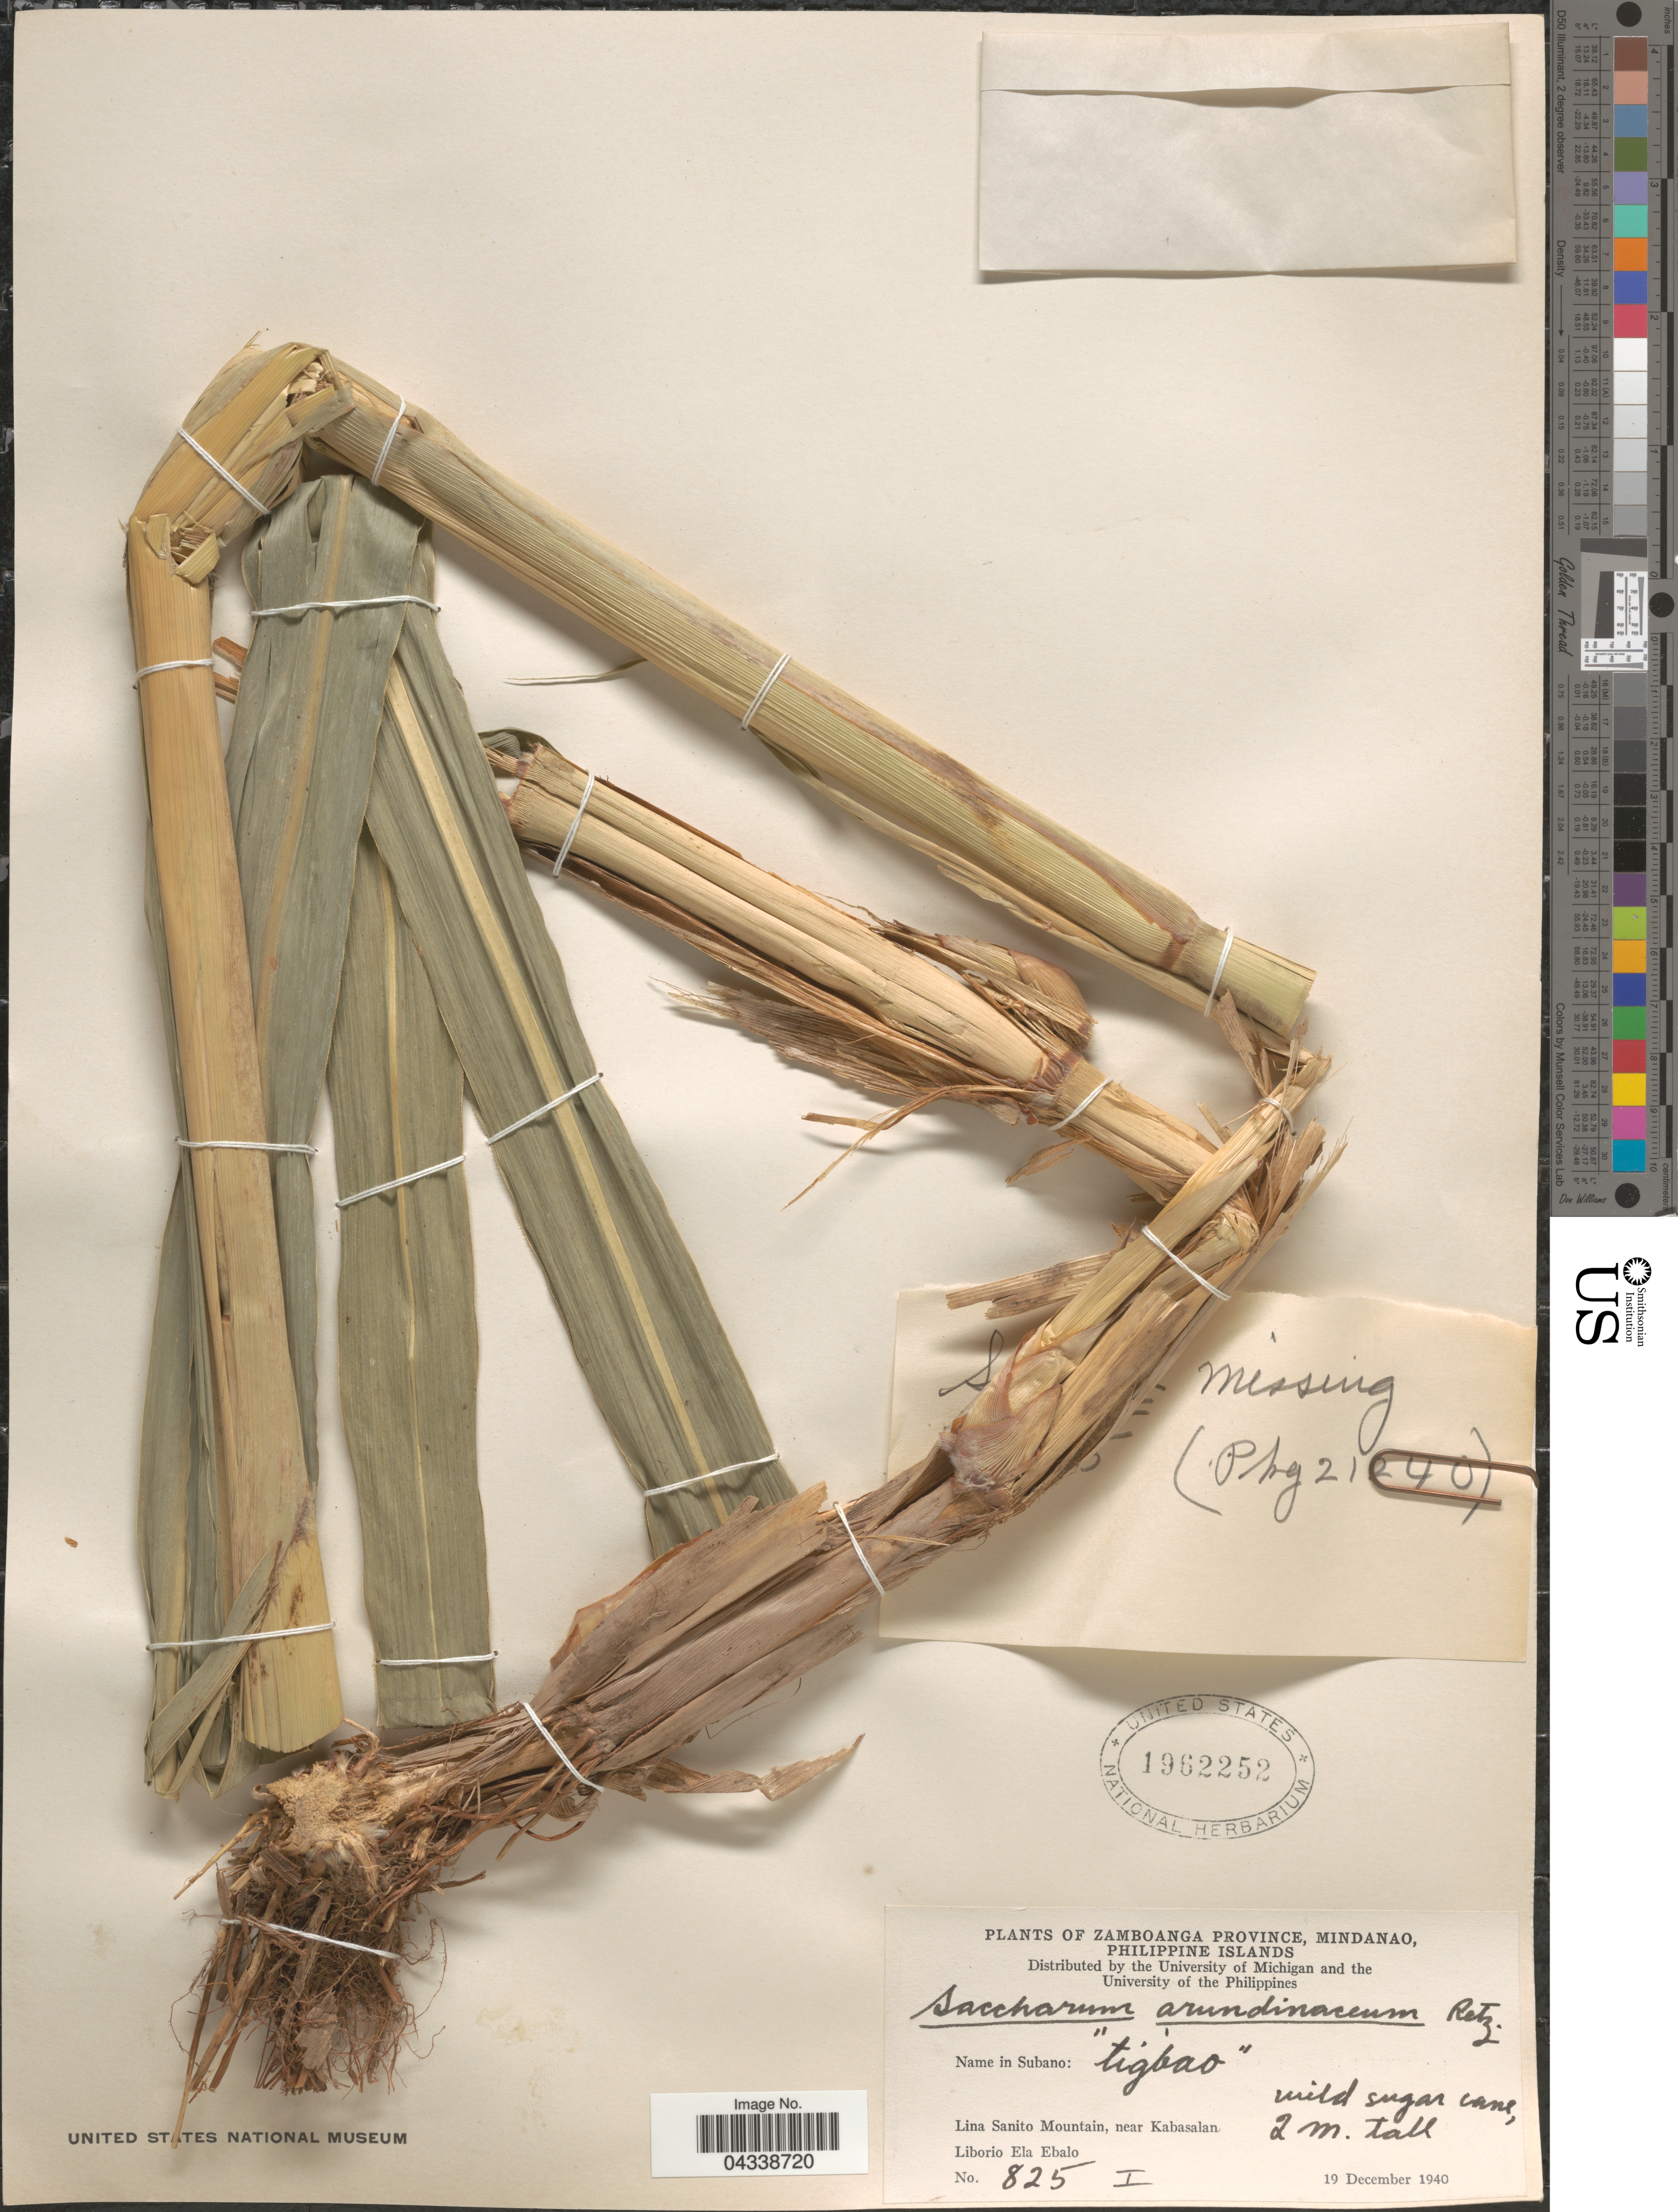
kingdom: Plantae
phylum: Tracheophyta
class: Liliopsida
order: Poales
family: Poaceae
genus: Tripidium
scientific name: Tripidium arundinaceum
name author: (Retz.) Welker et al.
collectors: L. Ebalo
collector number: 825I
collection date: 1940-12-19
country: Philippines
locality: Zamboanga Province, Mindanao, Philippine Islands. Lina Sanito Mountain, near Kabasalan.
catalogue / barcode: US 1962252